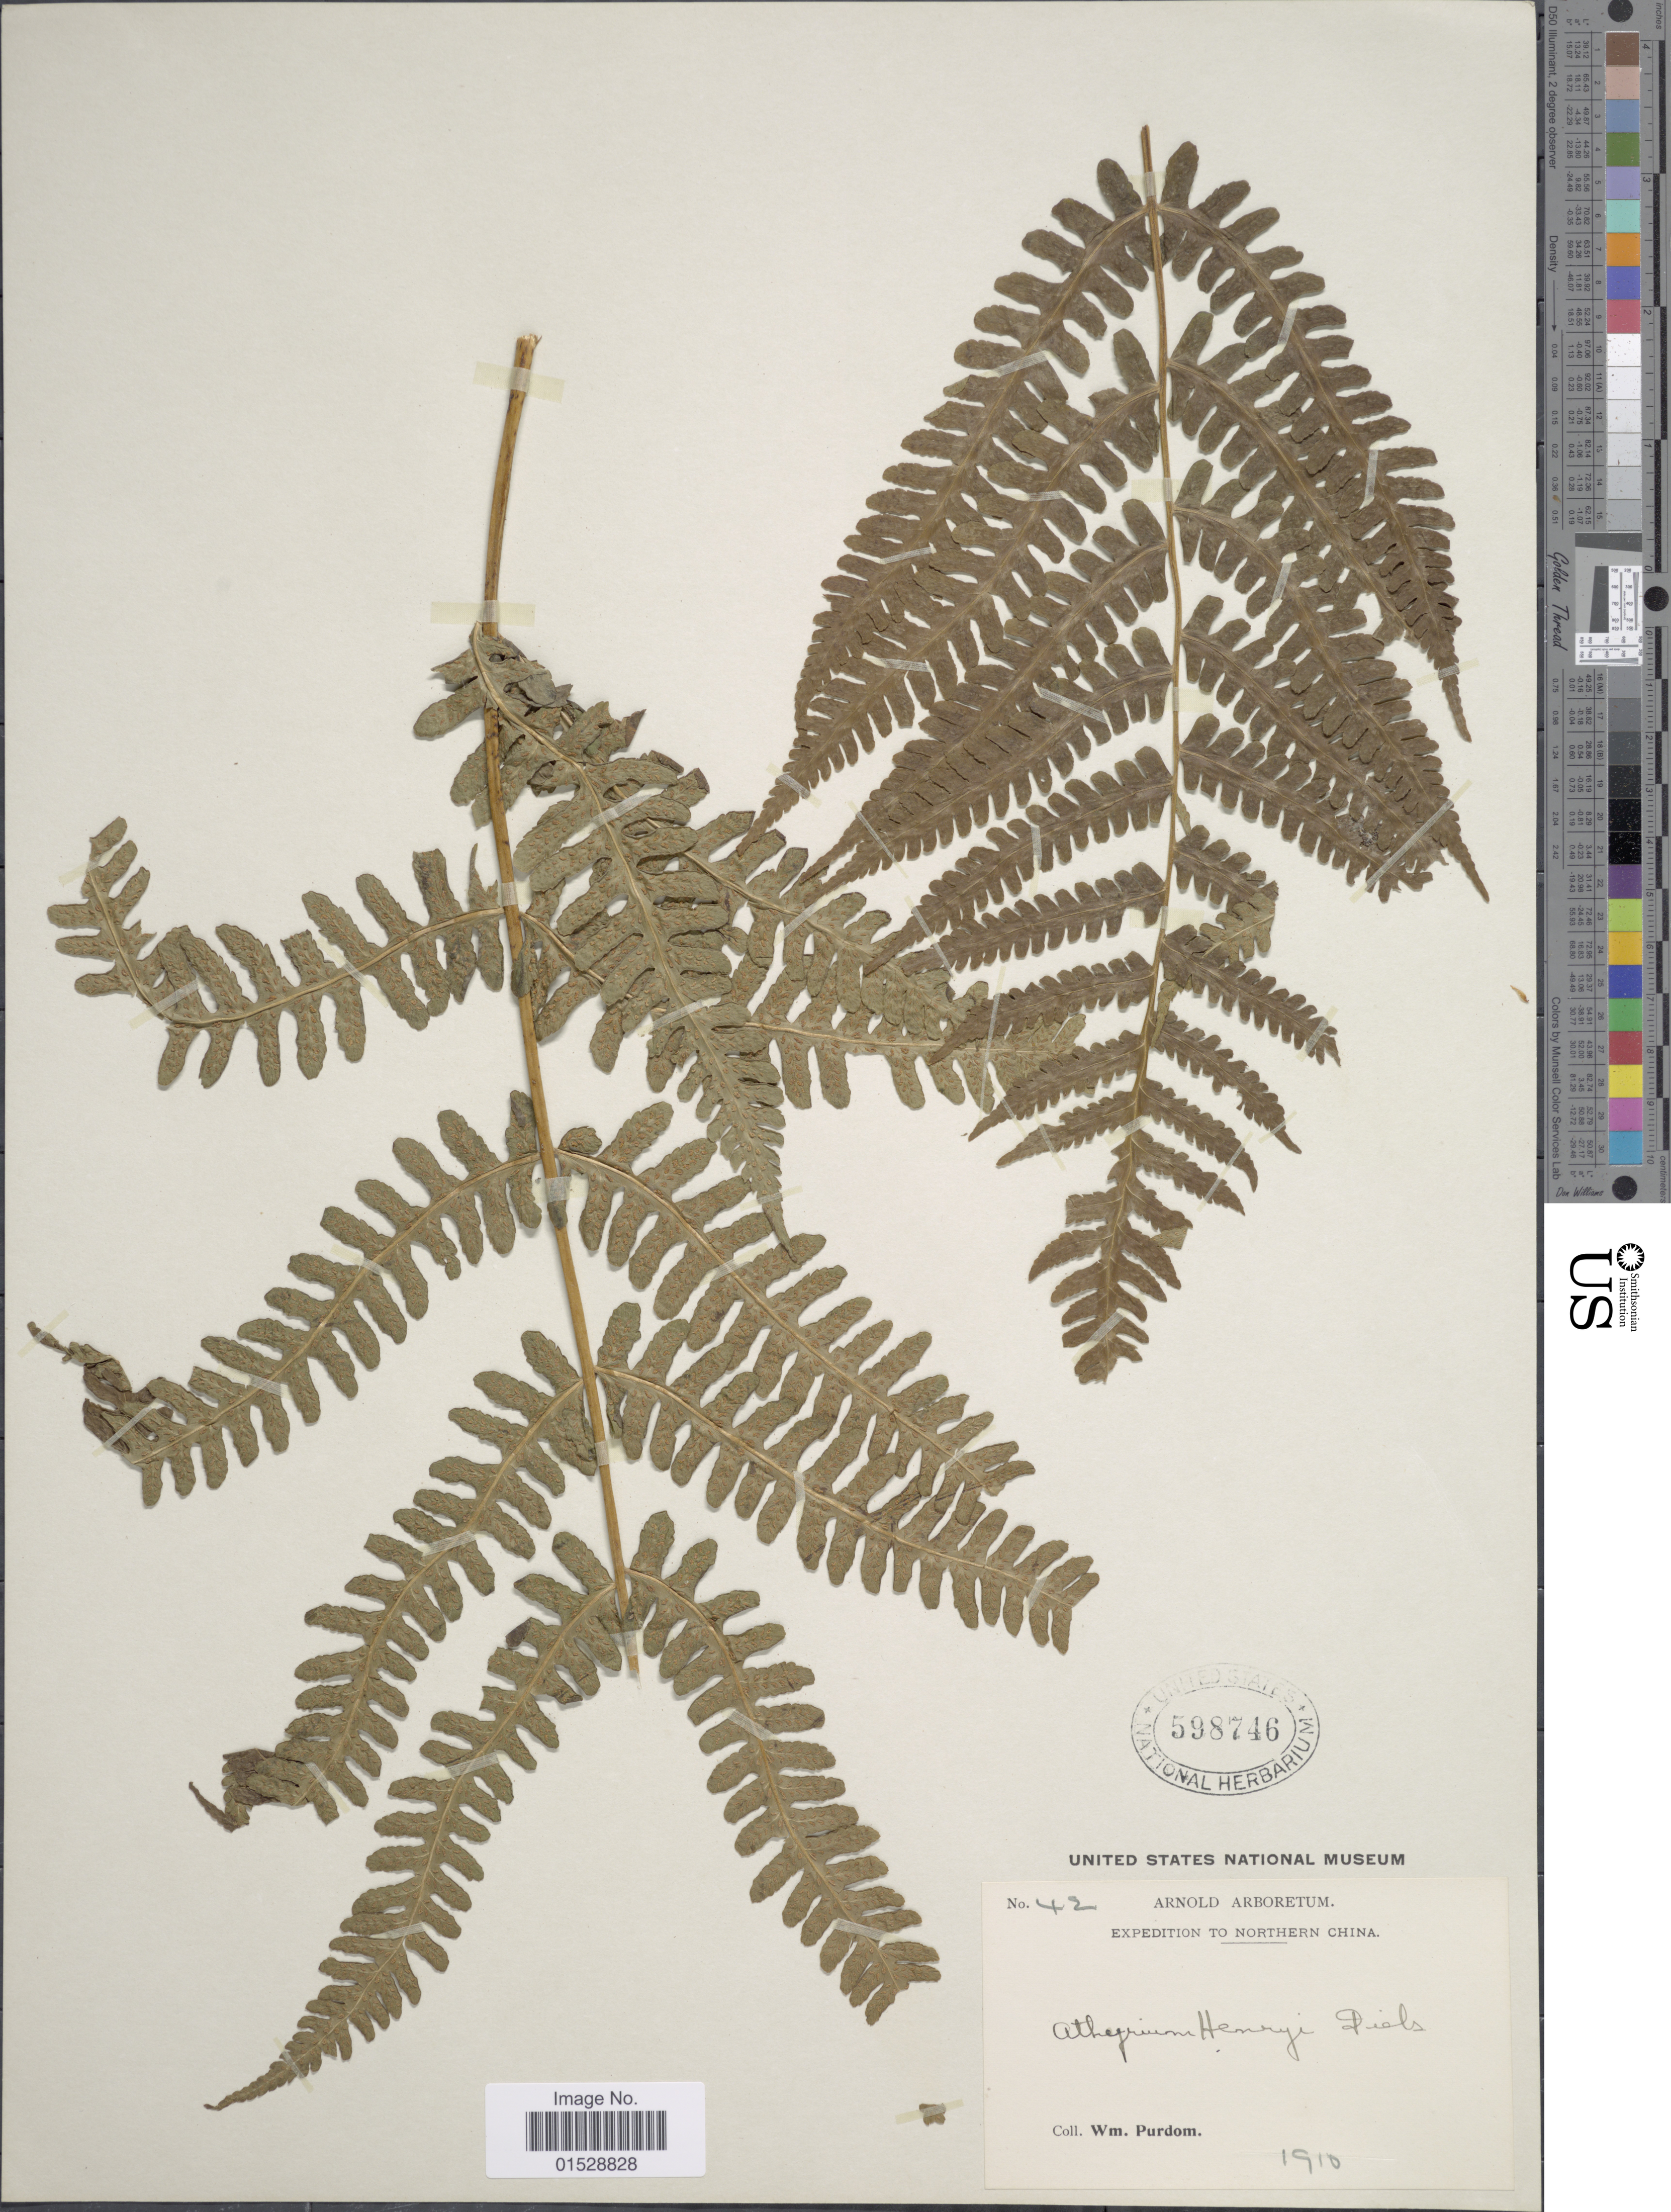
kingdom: Plantae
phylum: Tracheophyta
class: Polypodiopsida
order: Polypodiales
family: Athyriaceae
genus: Deparia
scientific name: Deparia henryi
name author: (Baker) M. Kato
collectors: W. Purdom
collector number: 42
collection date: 1910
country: China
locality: Northern China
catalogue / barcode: US 598746